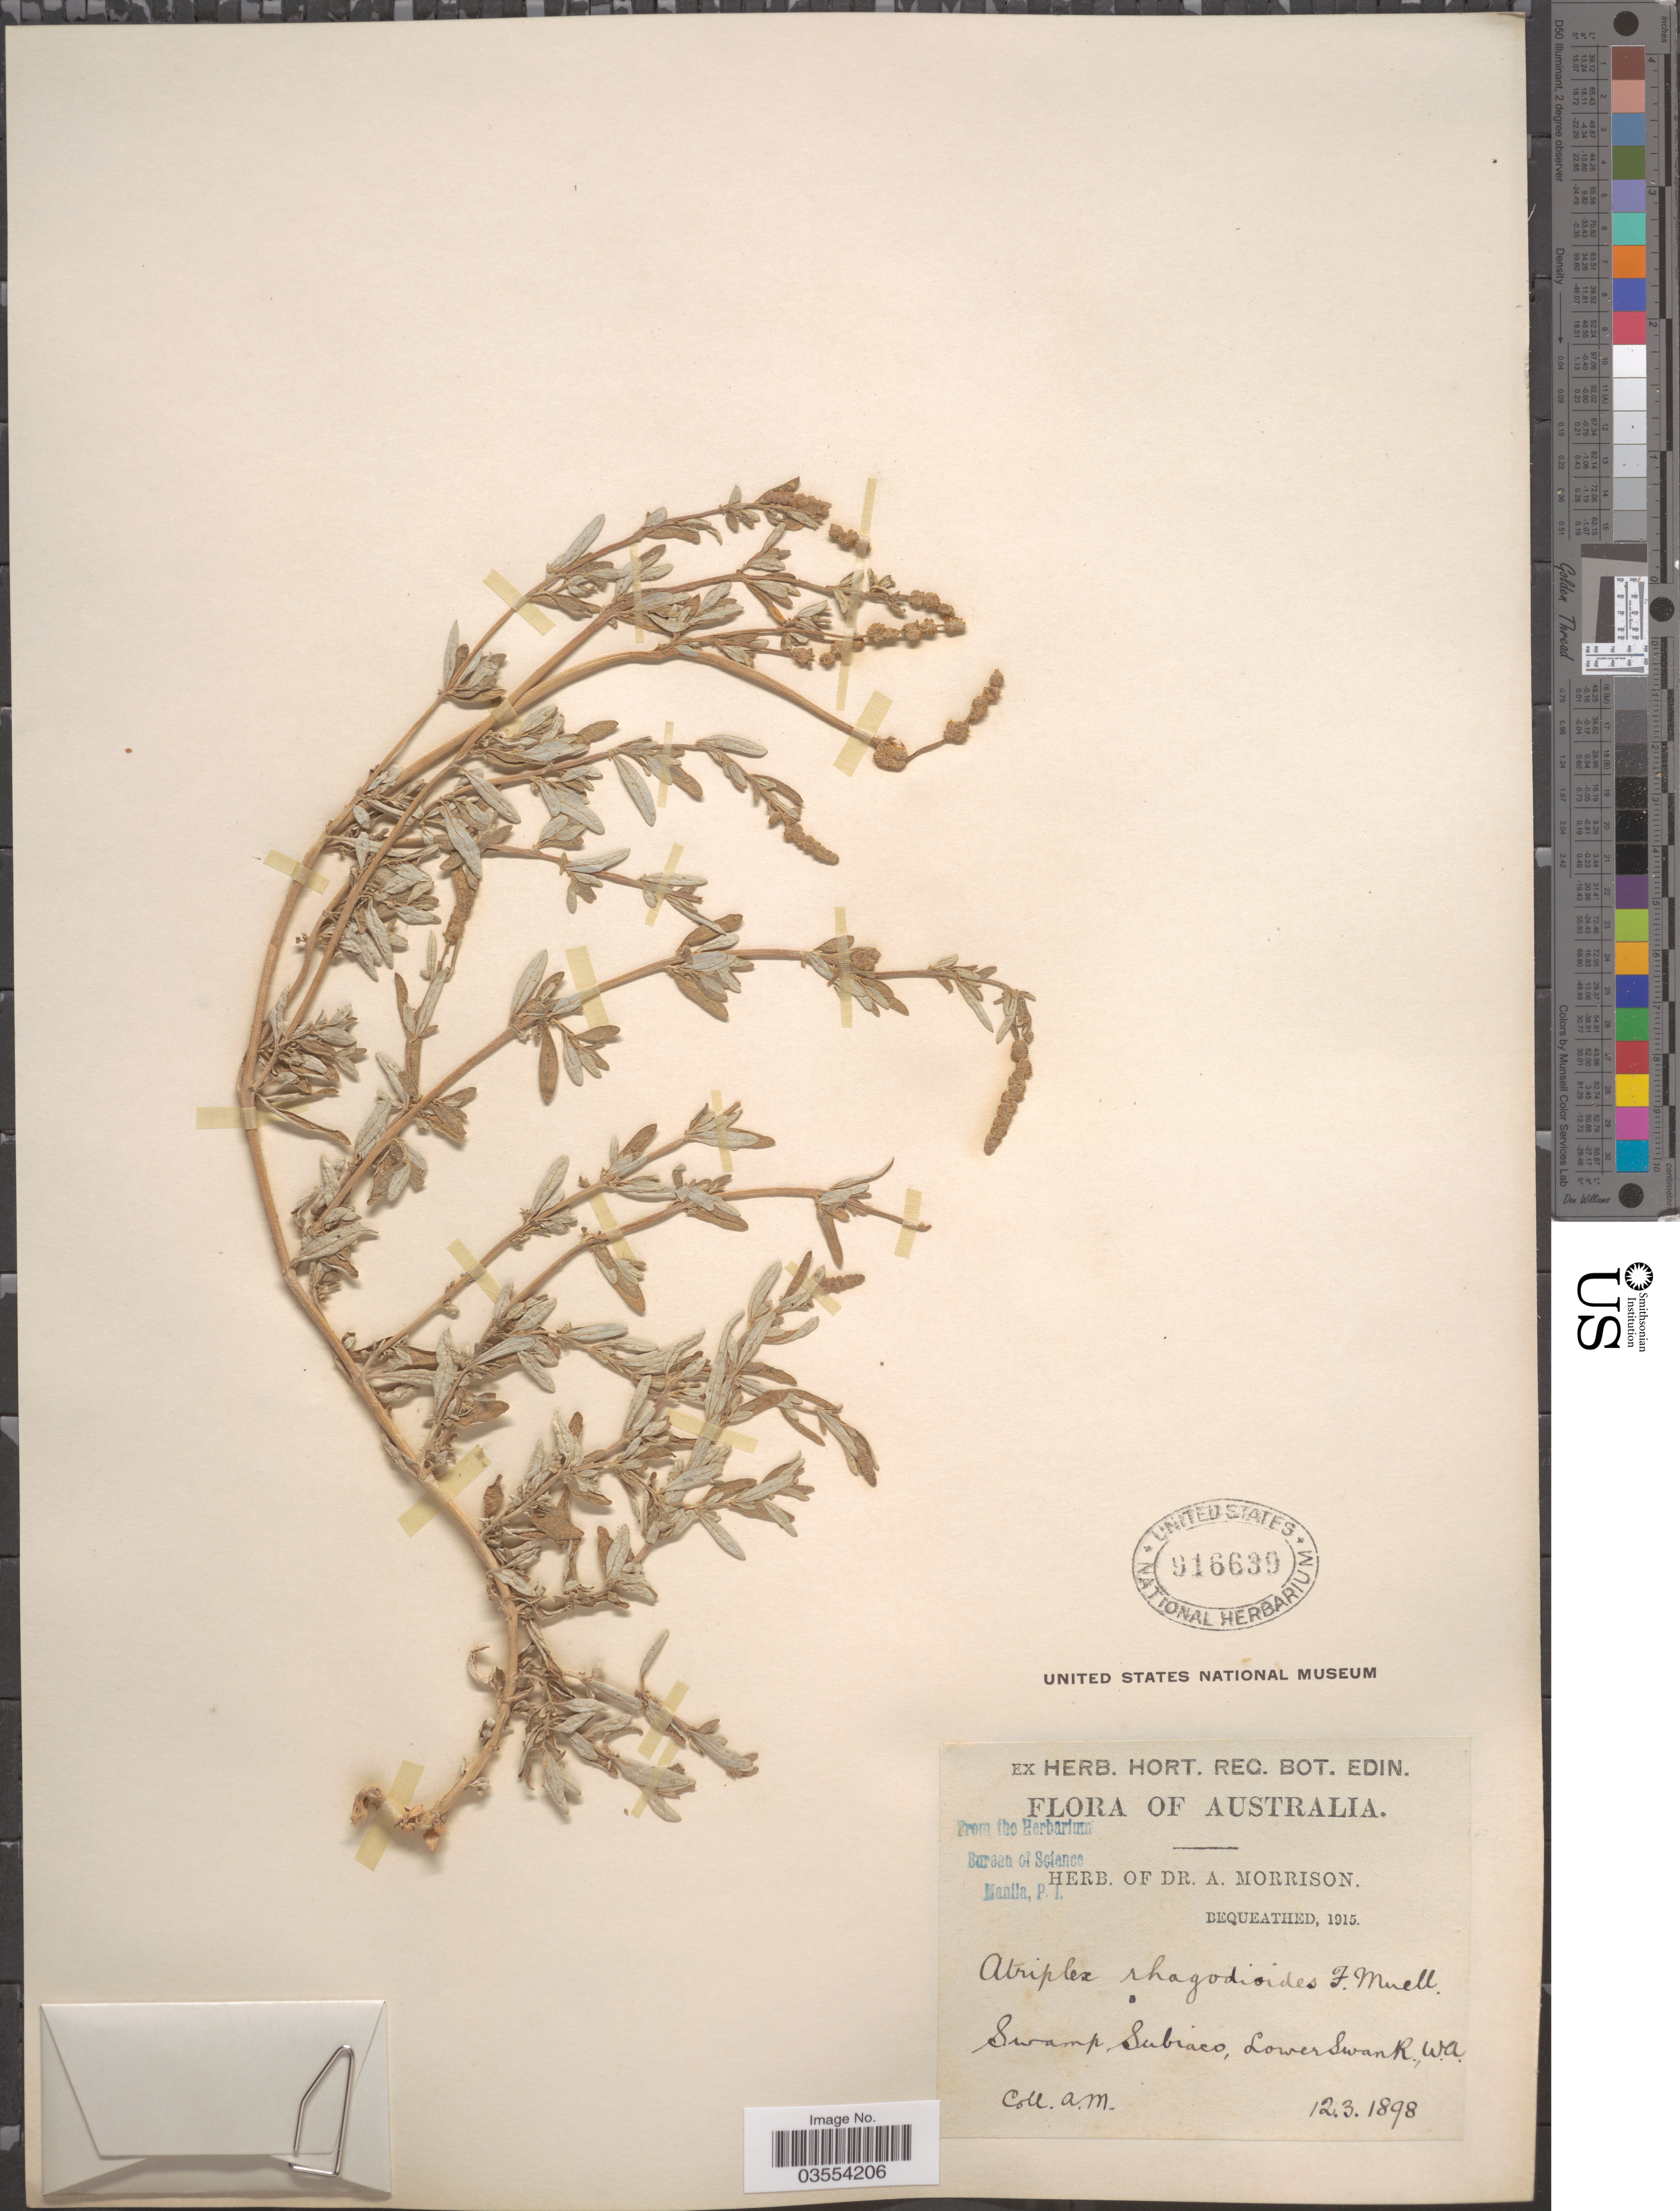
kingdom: Plantae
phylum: Tracheophyta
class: Magnoliopsida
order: Caryophyllales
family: Amaranthaceae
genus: Atriplex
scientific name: Atriplex cinerea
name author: Poir.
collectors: A. Morrison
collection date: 1898-03-12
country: Australia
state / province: Western Australia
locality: Swamp Subiaco, Lower Swan R.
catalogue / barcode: US 916639